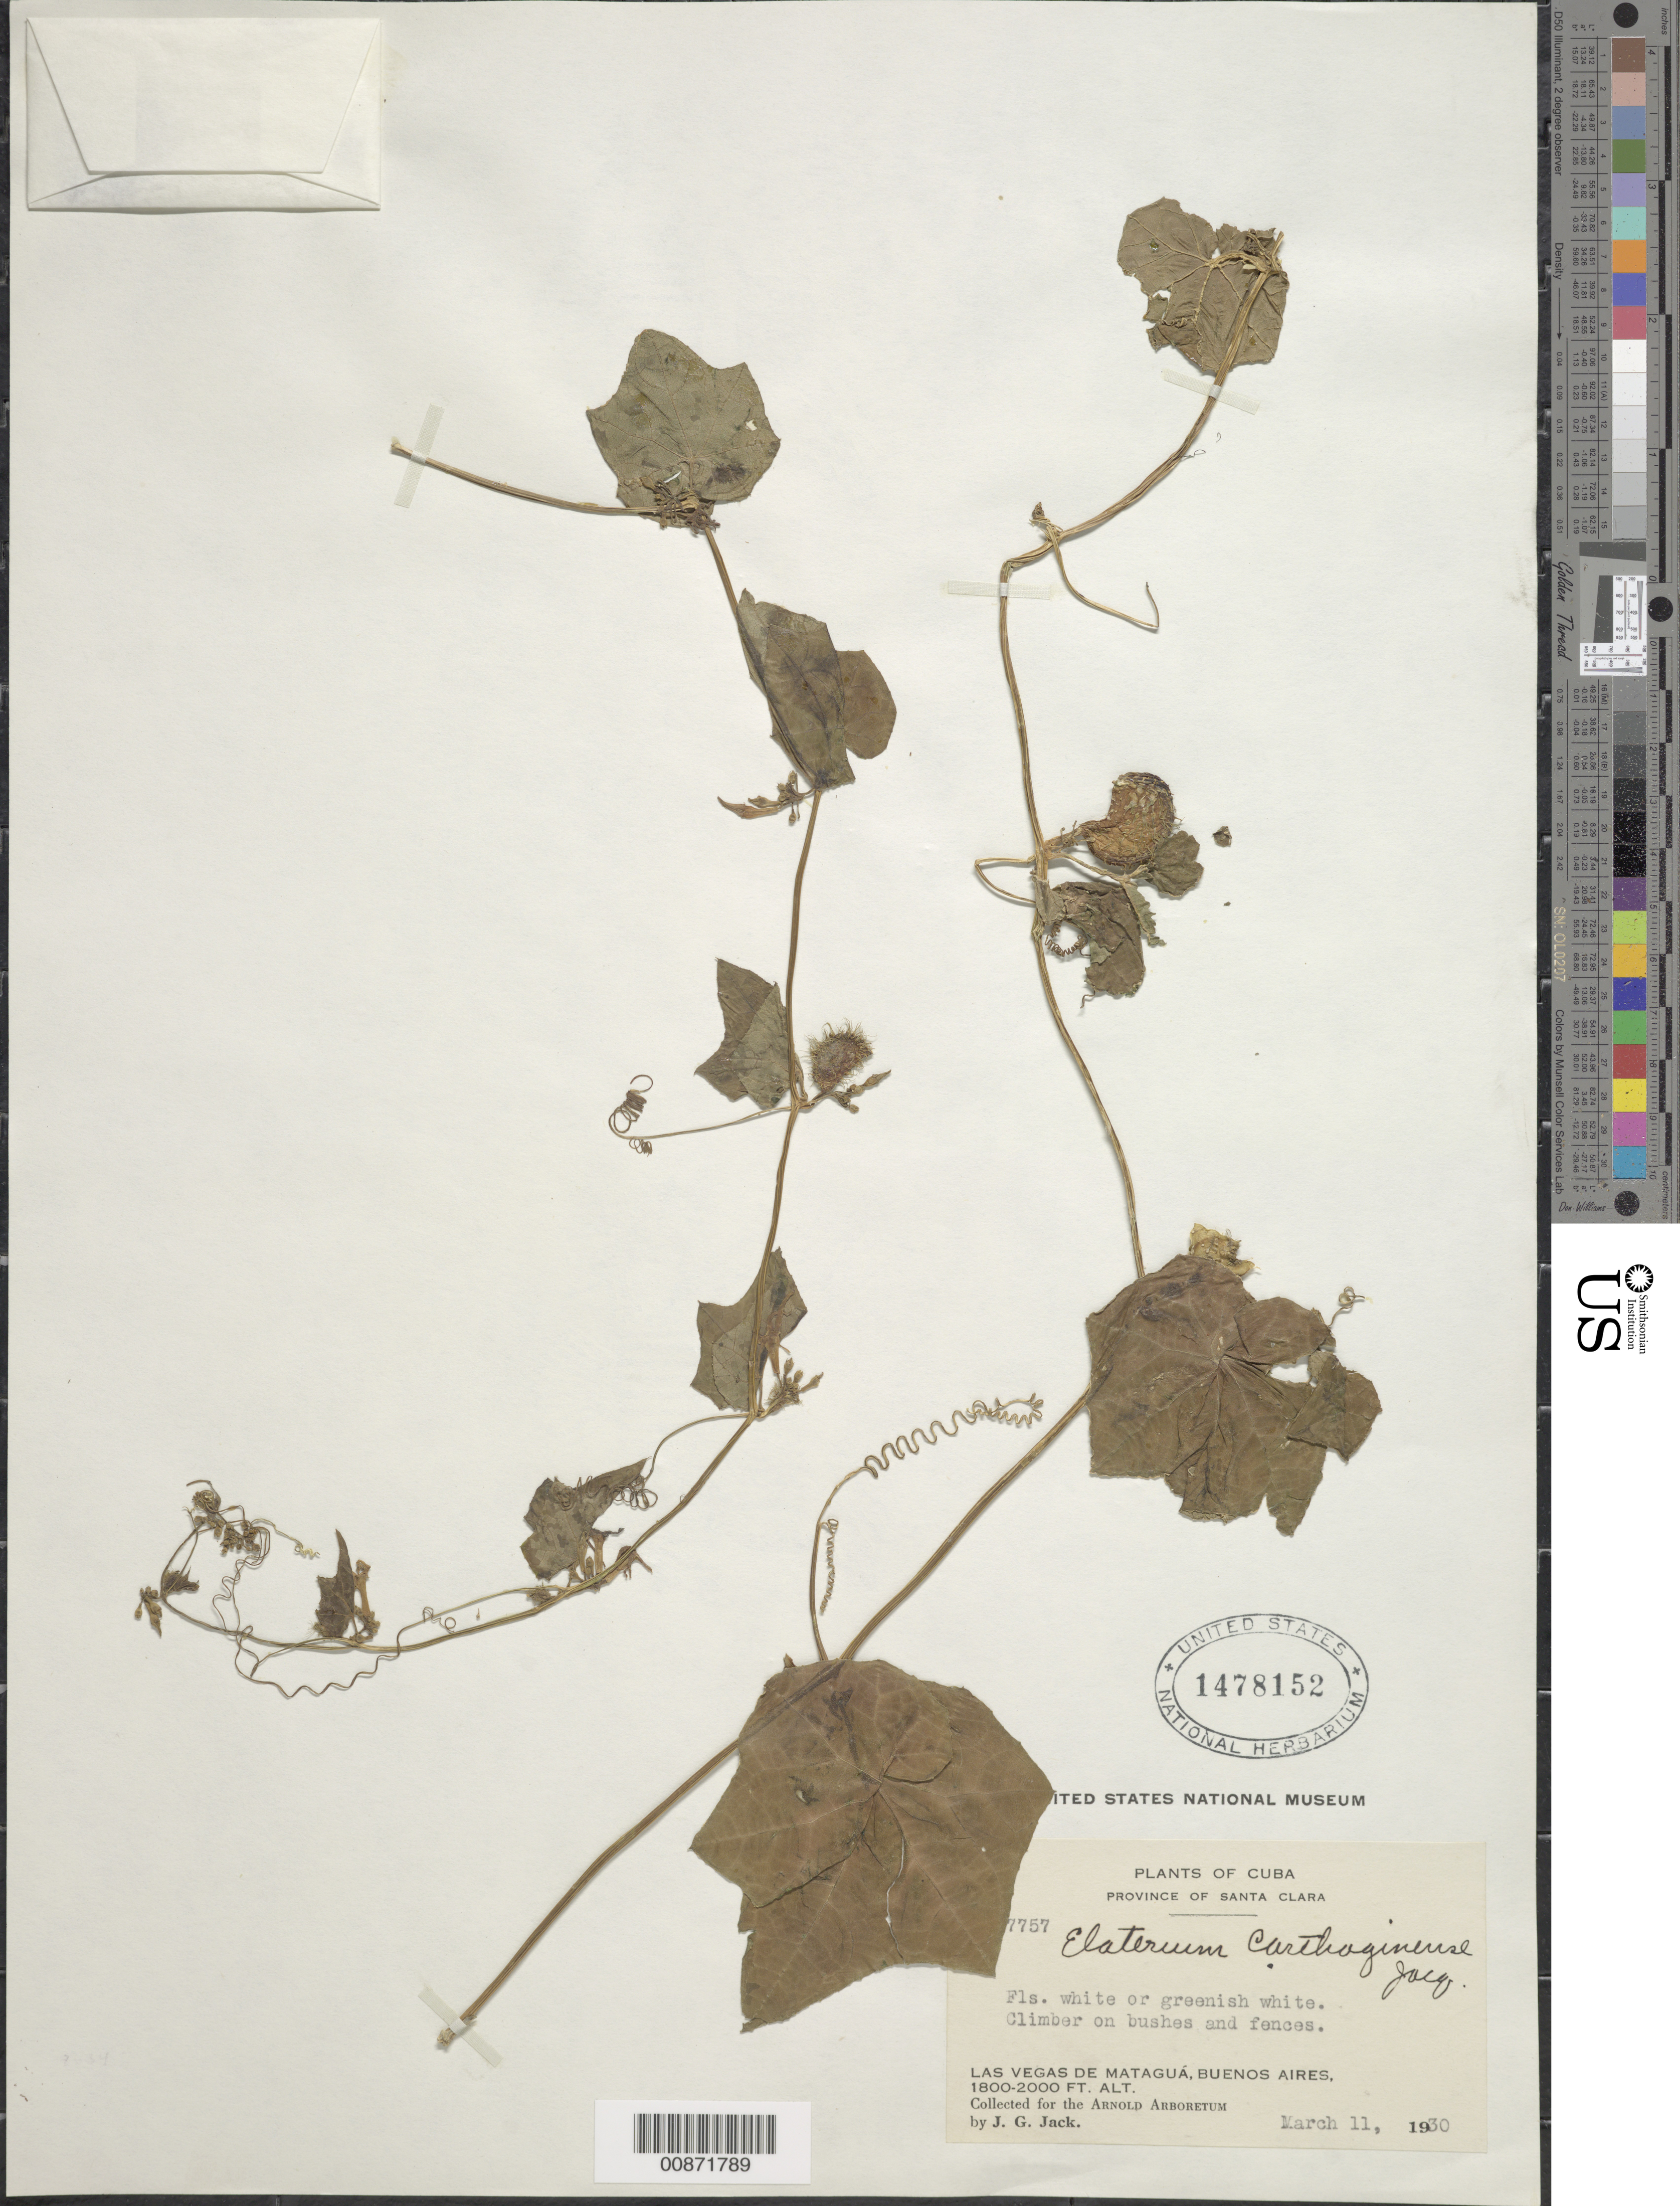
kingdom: Plantae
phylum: Tracheophyta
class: Magnoliopsida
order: Cucurbitales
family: Cucurbitaceae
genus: Cyclanthera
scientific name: Cyclanthera carthagenensis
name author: (Jacq.) H. Schaef. & S.S. Renner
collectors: J. G. Jack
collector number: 7757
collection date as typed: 11 Mar 1930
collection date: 1930-03-11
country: Cuba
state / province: Las Villas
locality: Las Vegas de Matagua, Buenos Aires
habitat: Climbing on bushes and fences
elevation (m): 549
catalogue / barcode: US 1478152